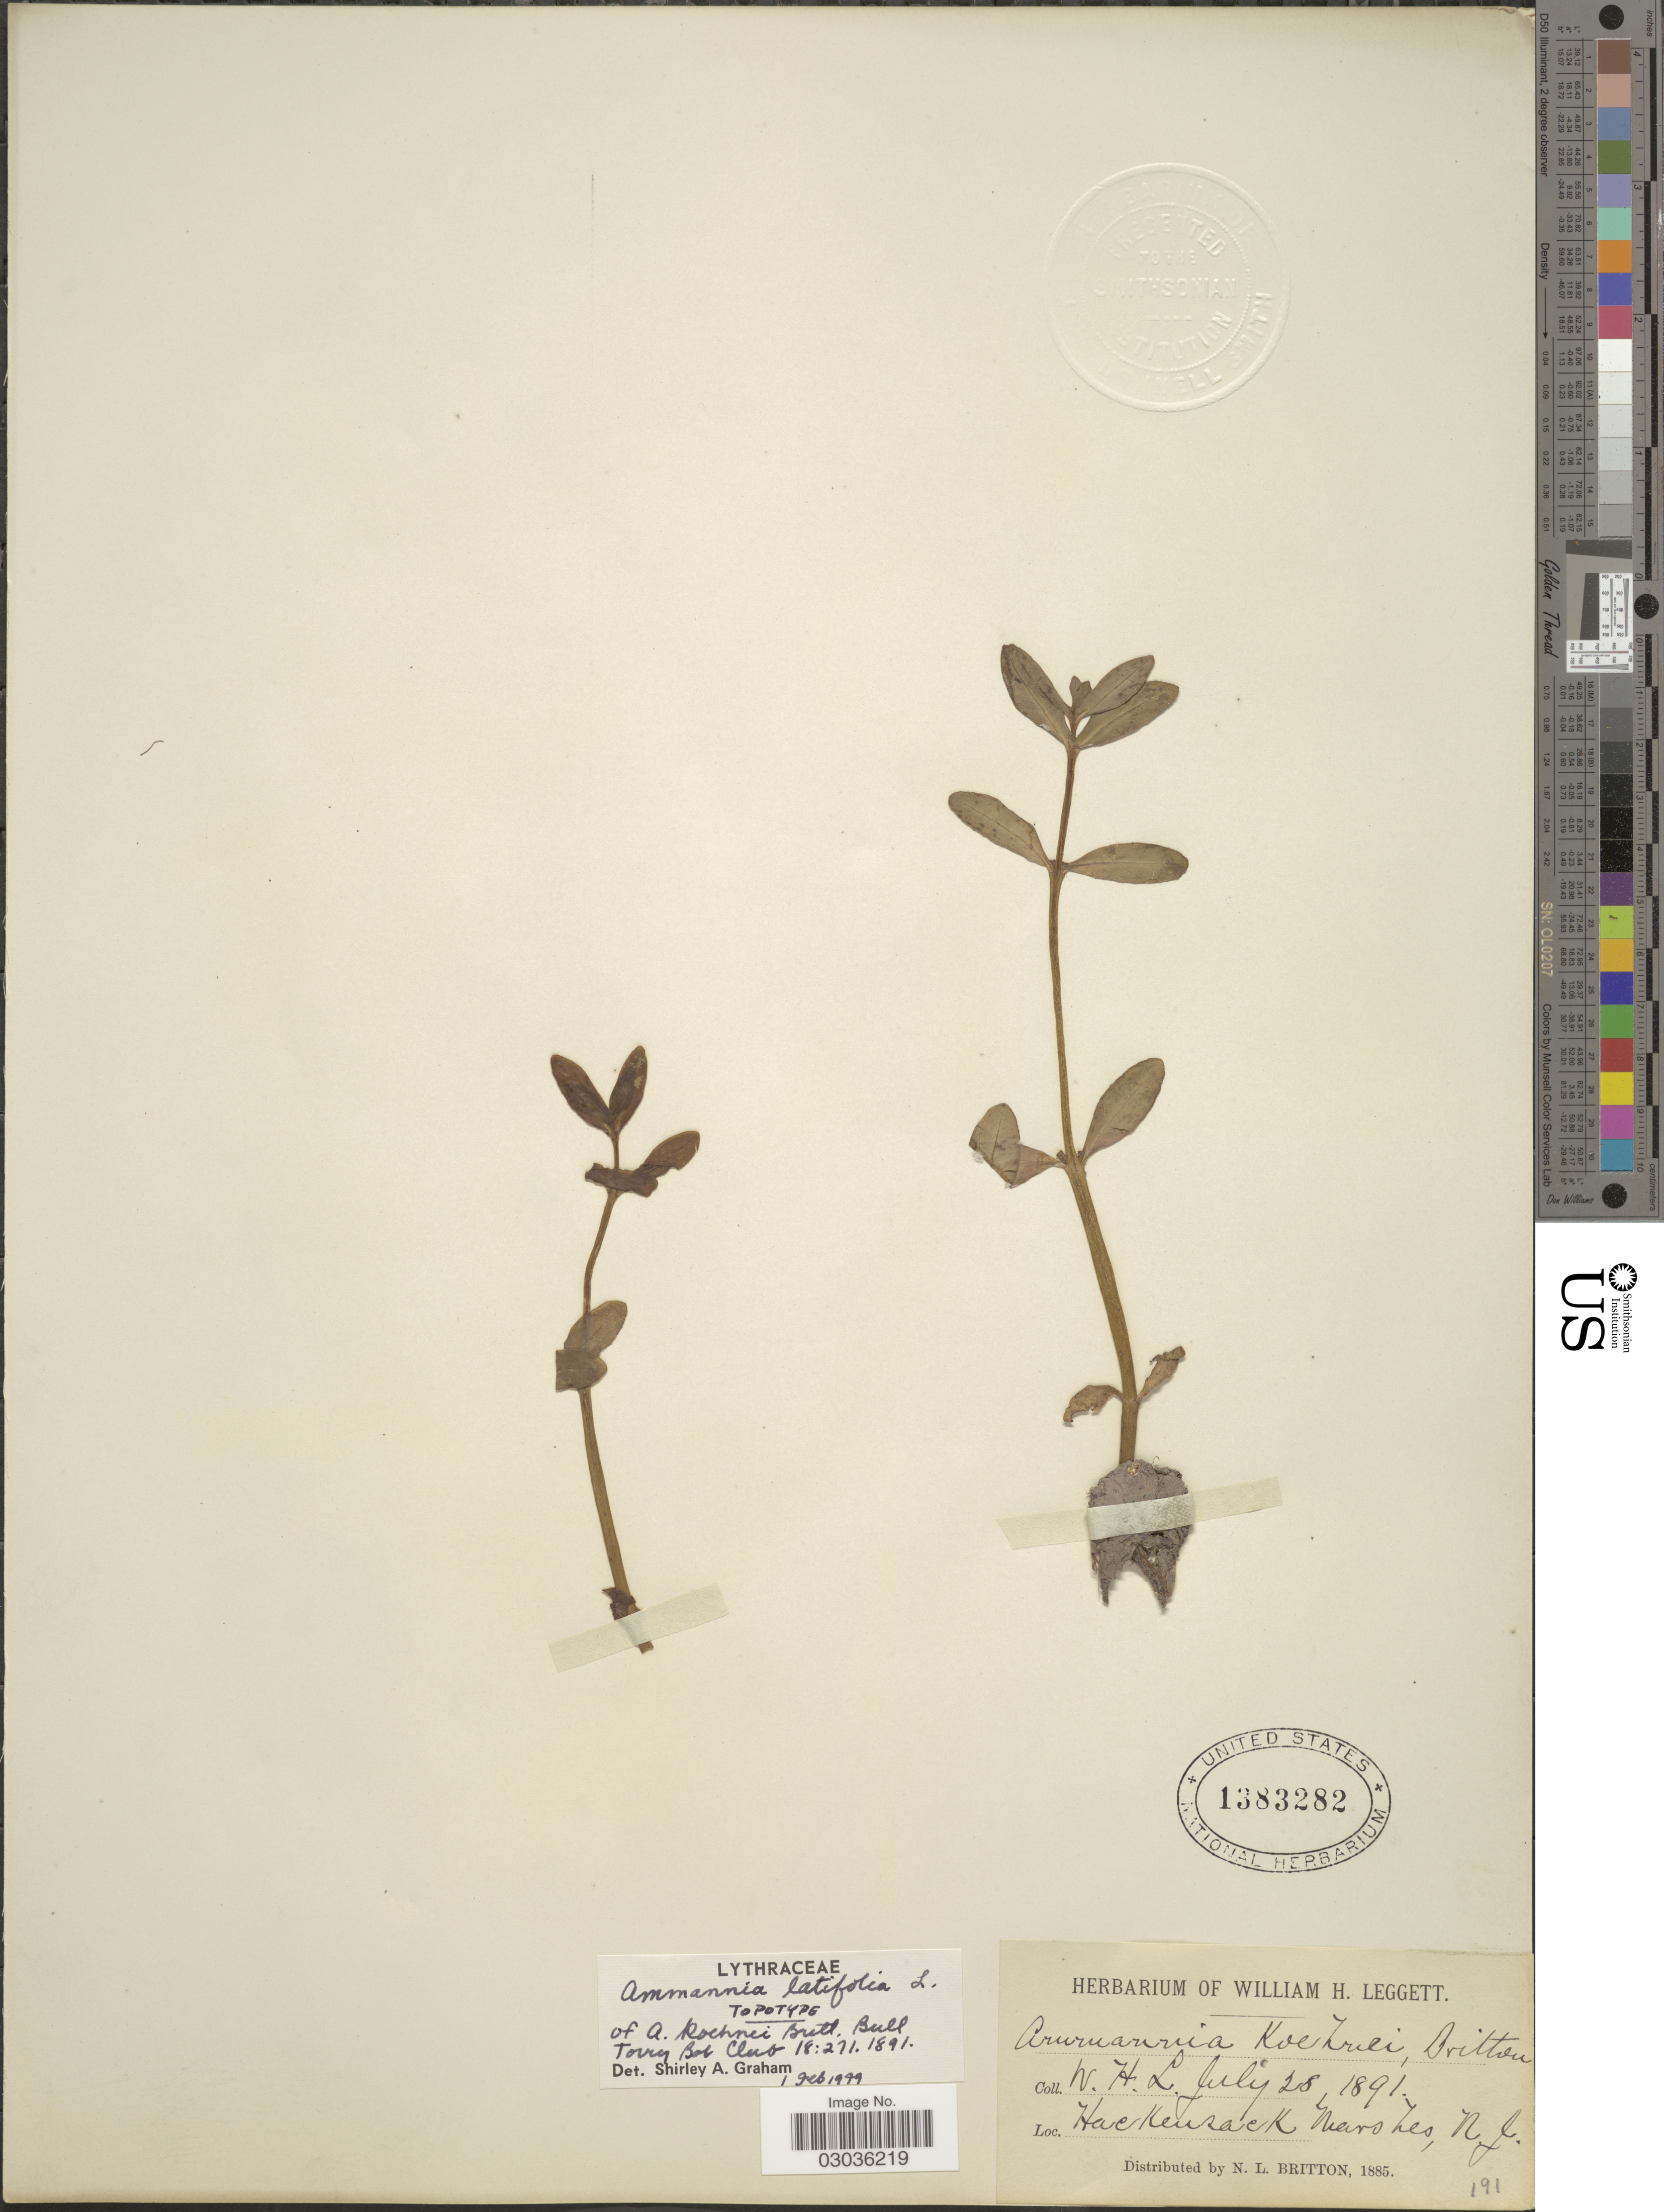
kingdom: Plantae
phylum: Tracheophyta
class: Magnoliopsida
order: Myrtales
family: Lythraceae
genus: Ammannia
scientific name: Ammannia latifolia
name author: L.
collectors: N. Britton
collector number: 191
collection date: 1891-07-28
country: United States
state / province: New Jersey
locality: Hackensack Marshes.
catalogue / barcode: US 1383282